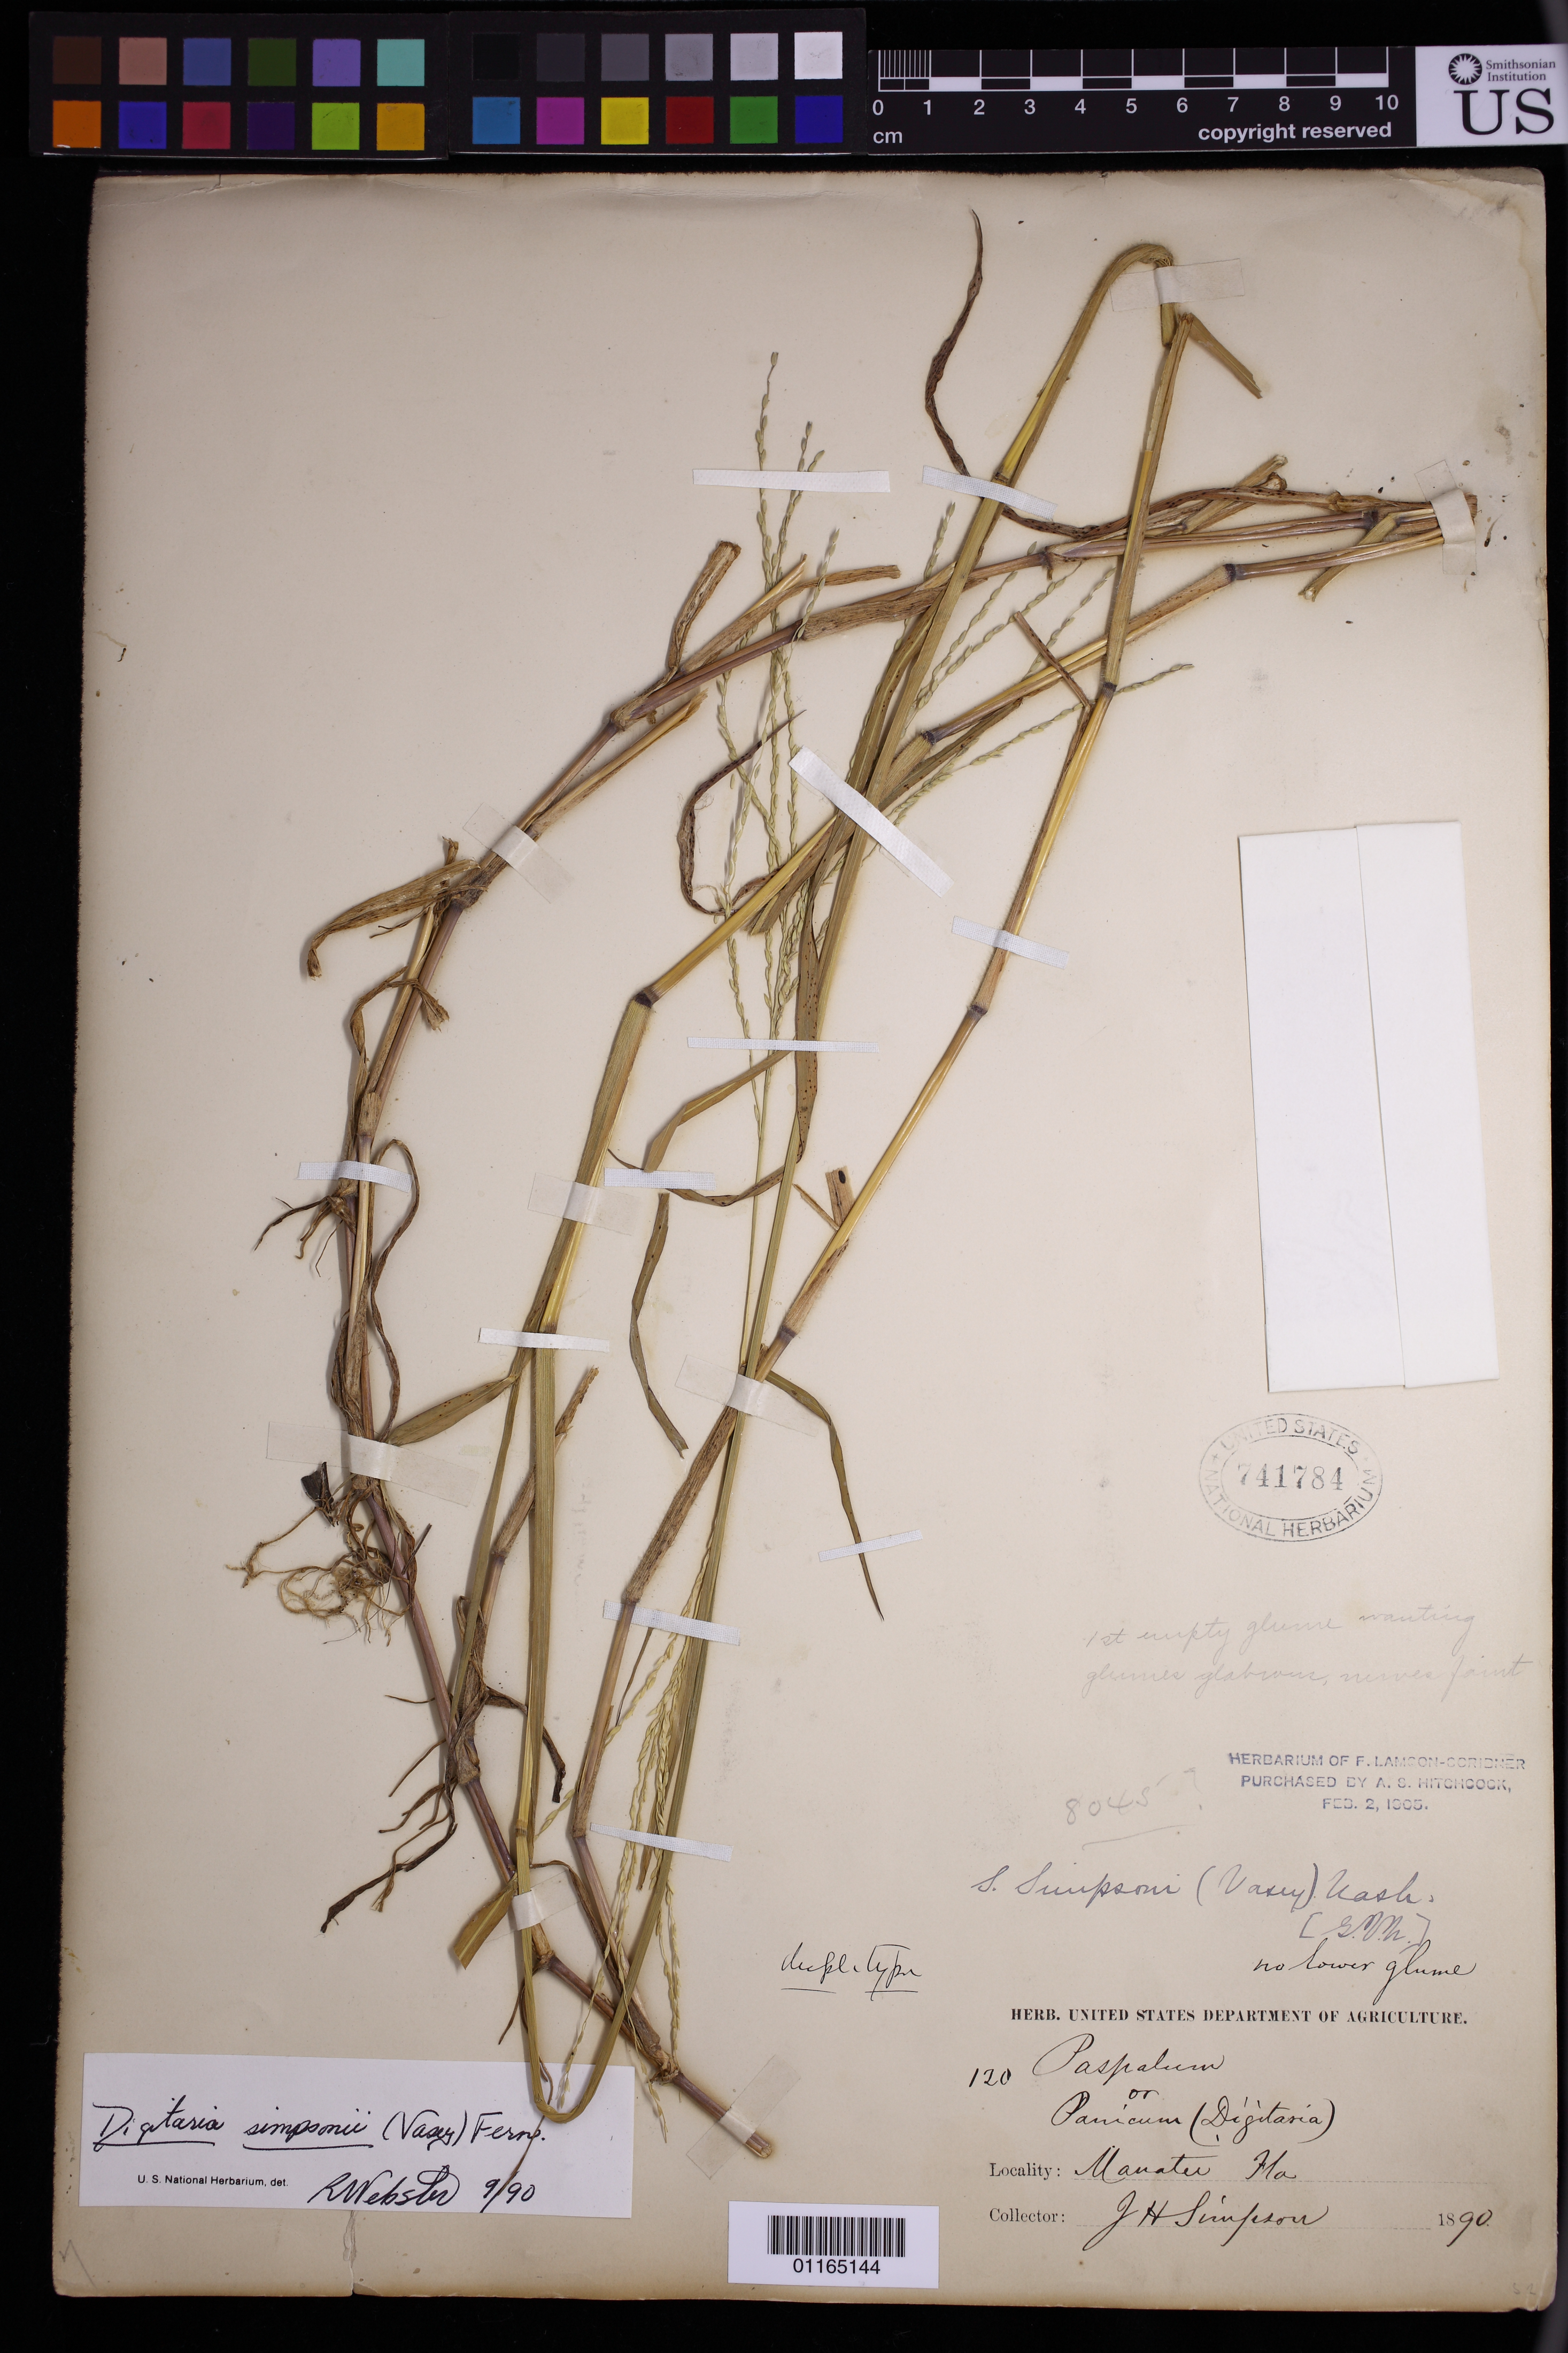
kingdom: Plantae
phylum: Tracheophyta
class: Liliopsida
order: Poales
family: Poaceae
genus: Panicum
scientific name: Panicum sanguinale var. simpsonii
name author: Vasey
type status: Syntype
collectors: J. H. Simpson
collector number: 120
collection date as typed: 1890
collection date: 1890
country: United States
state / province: Florida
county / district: Manatee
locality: Manatee, Fla.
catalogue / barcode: US 741784